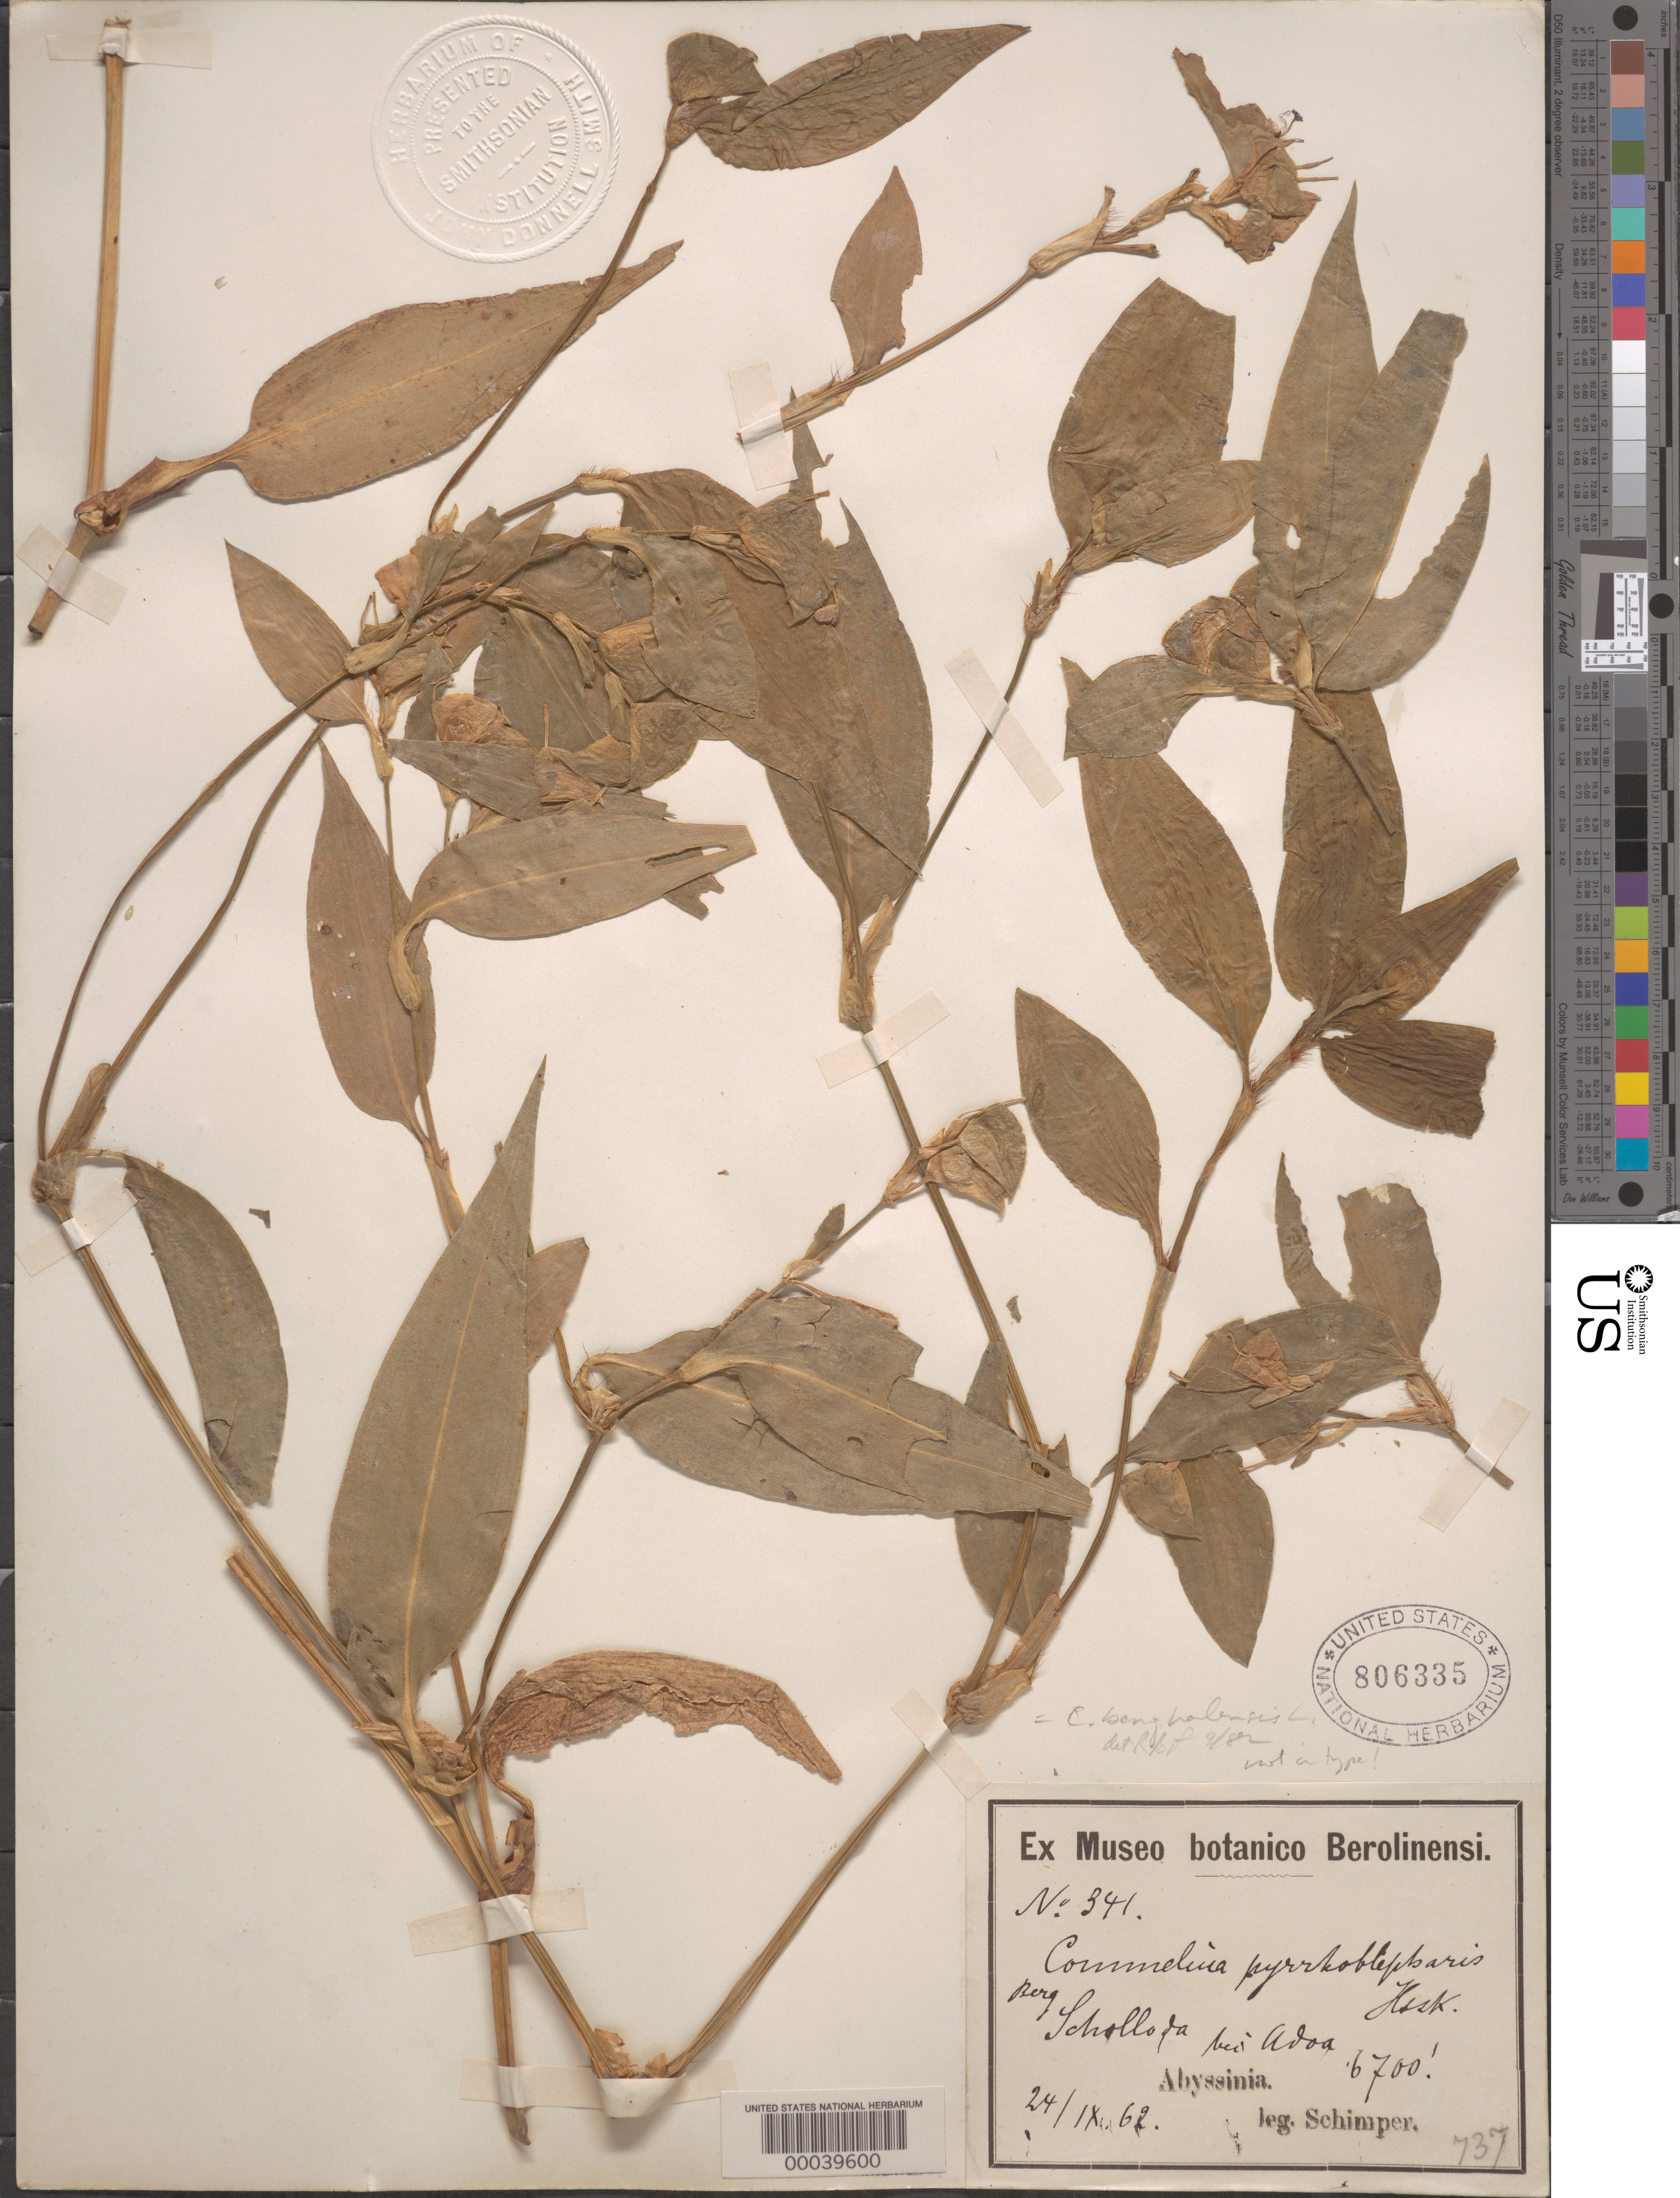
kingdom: Plantae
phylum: Tracheophyta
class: Liliopsida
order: Commelinales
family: Commelinaceae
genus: Commelina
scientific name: Commelina benghalensis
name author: L.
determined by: Faden, Robert B., (US), Smithsonian Institution - National Museum of Natural History (UNITED STATES)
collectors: -. Schimper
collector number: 341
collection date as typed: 24 Sep 1862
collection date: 1862-09-24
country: Ethiopia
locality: Schollova, near adoa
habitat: Hillside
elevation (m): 2044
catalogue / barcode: US 806335